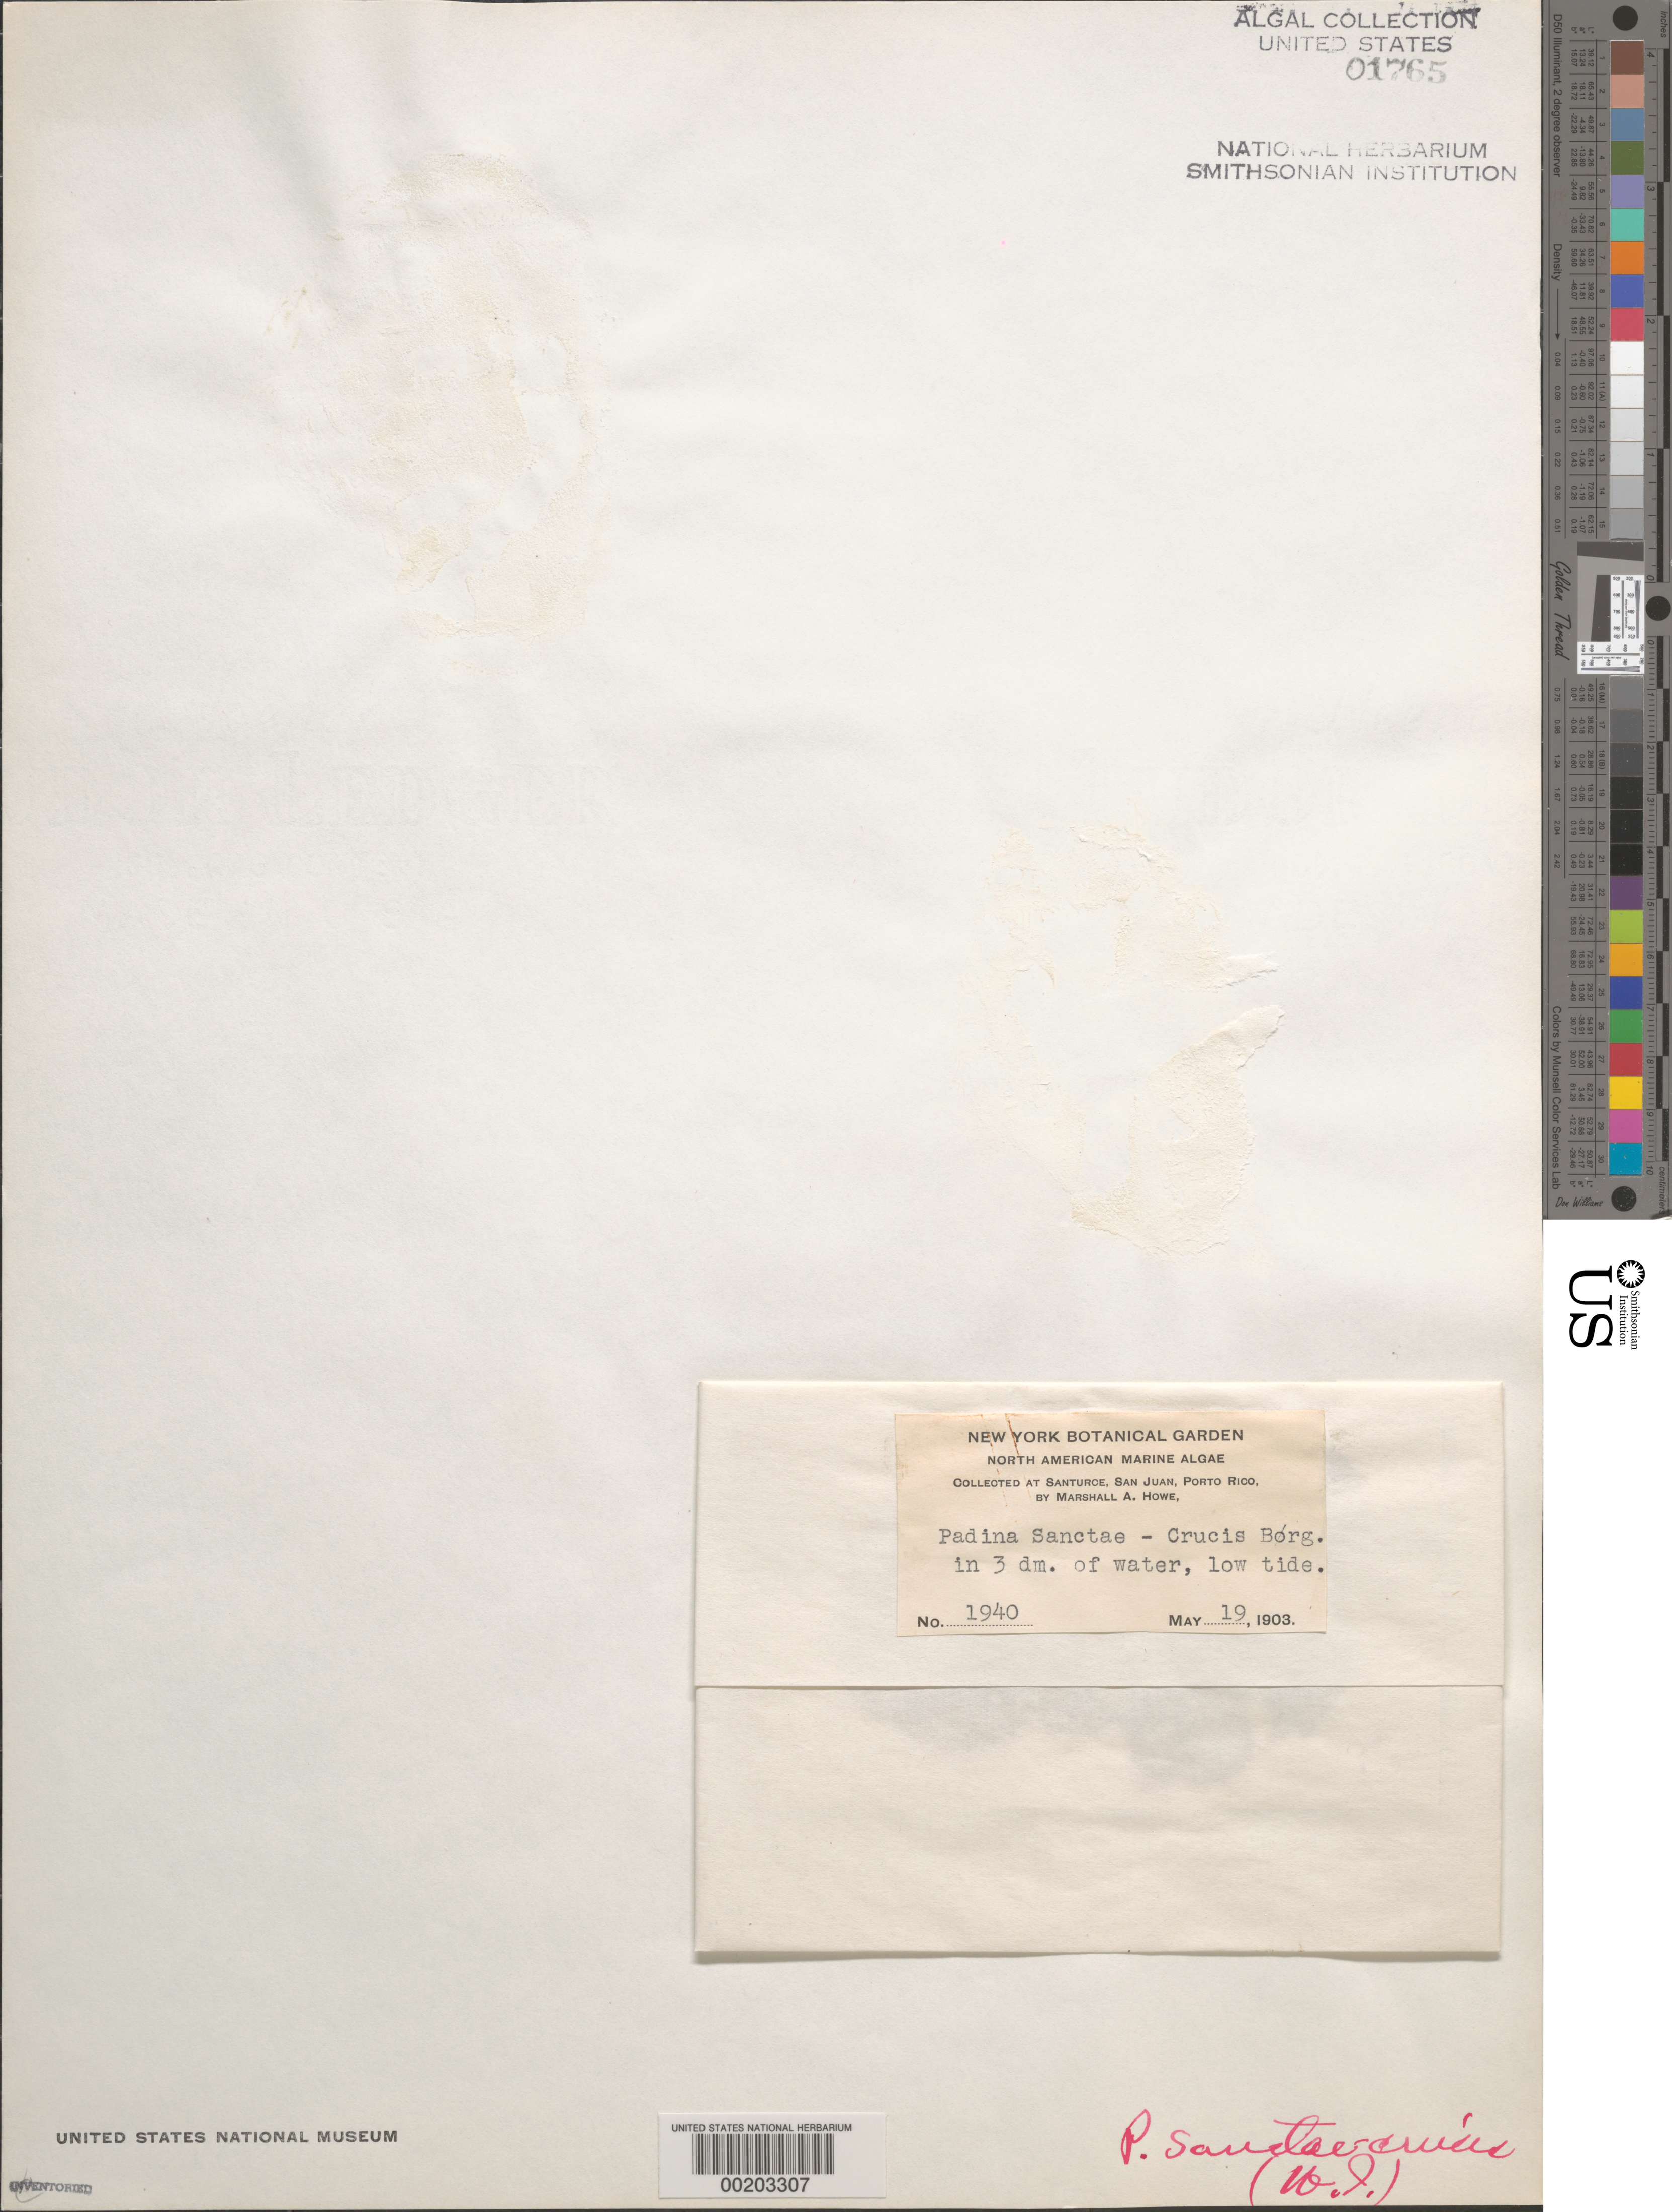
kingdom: Chromista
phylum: Ochrophyta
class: Phaeophyceae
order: Dictyotales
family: Dictyotaceae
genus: Padina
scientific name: Padina sanctae-crucis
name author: Børgesen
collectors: M. A. Howe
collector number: MAH 1940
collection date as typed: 19 May 1903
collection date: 1903-05-19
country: Puerto Rico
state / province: San Juan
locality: Santurce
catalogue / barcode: US 1765